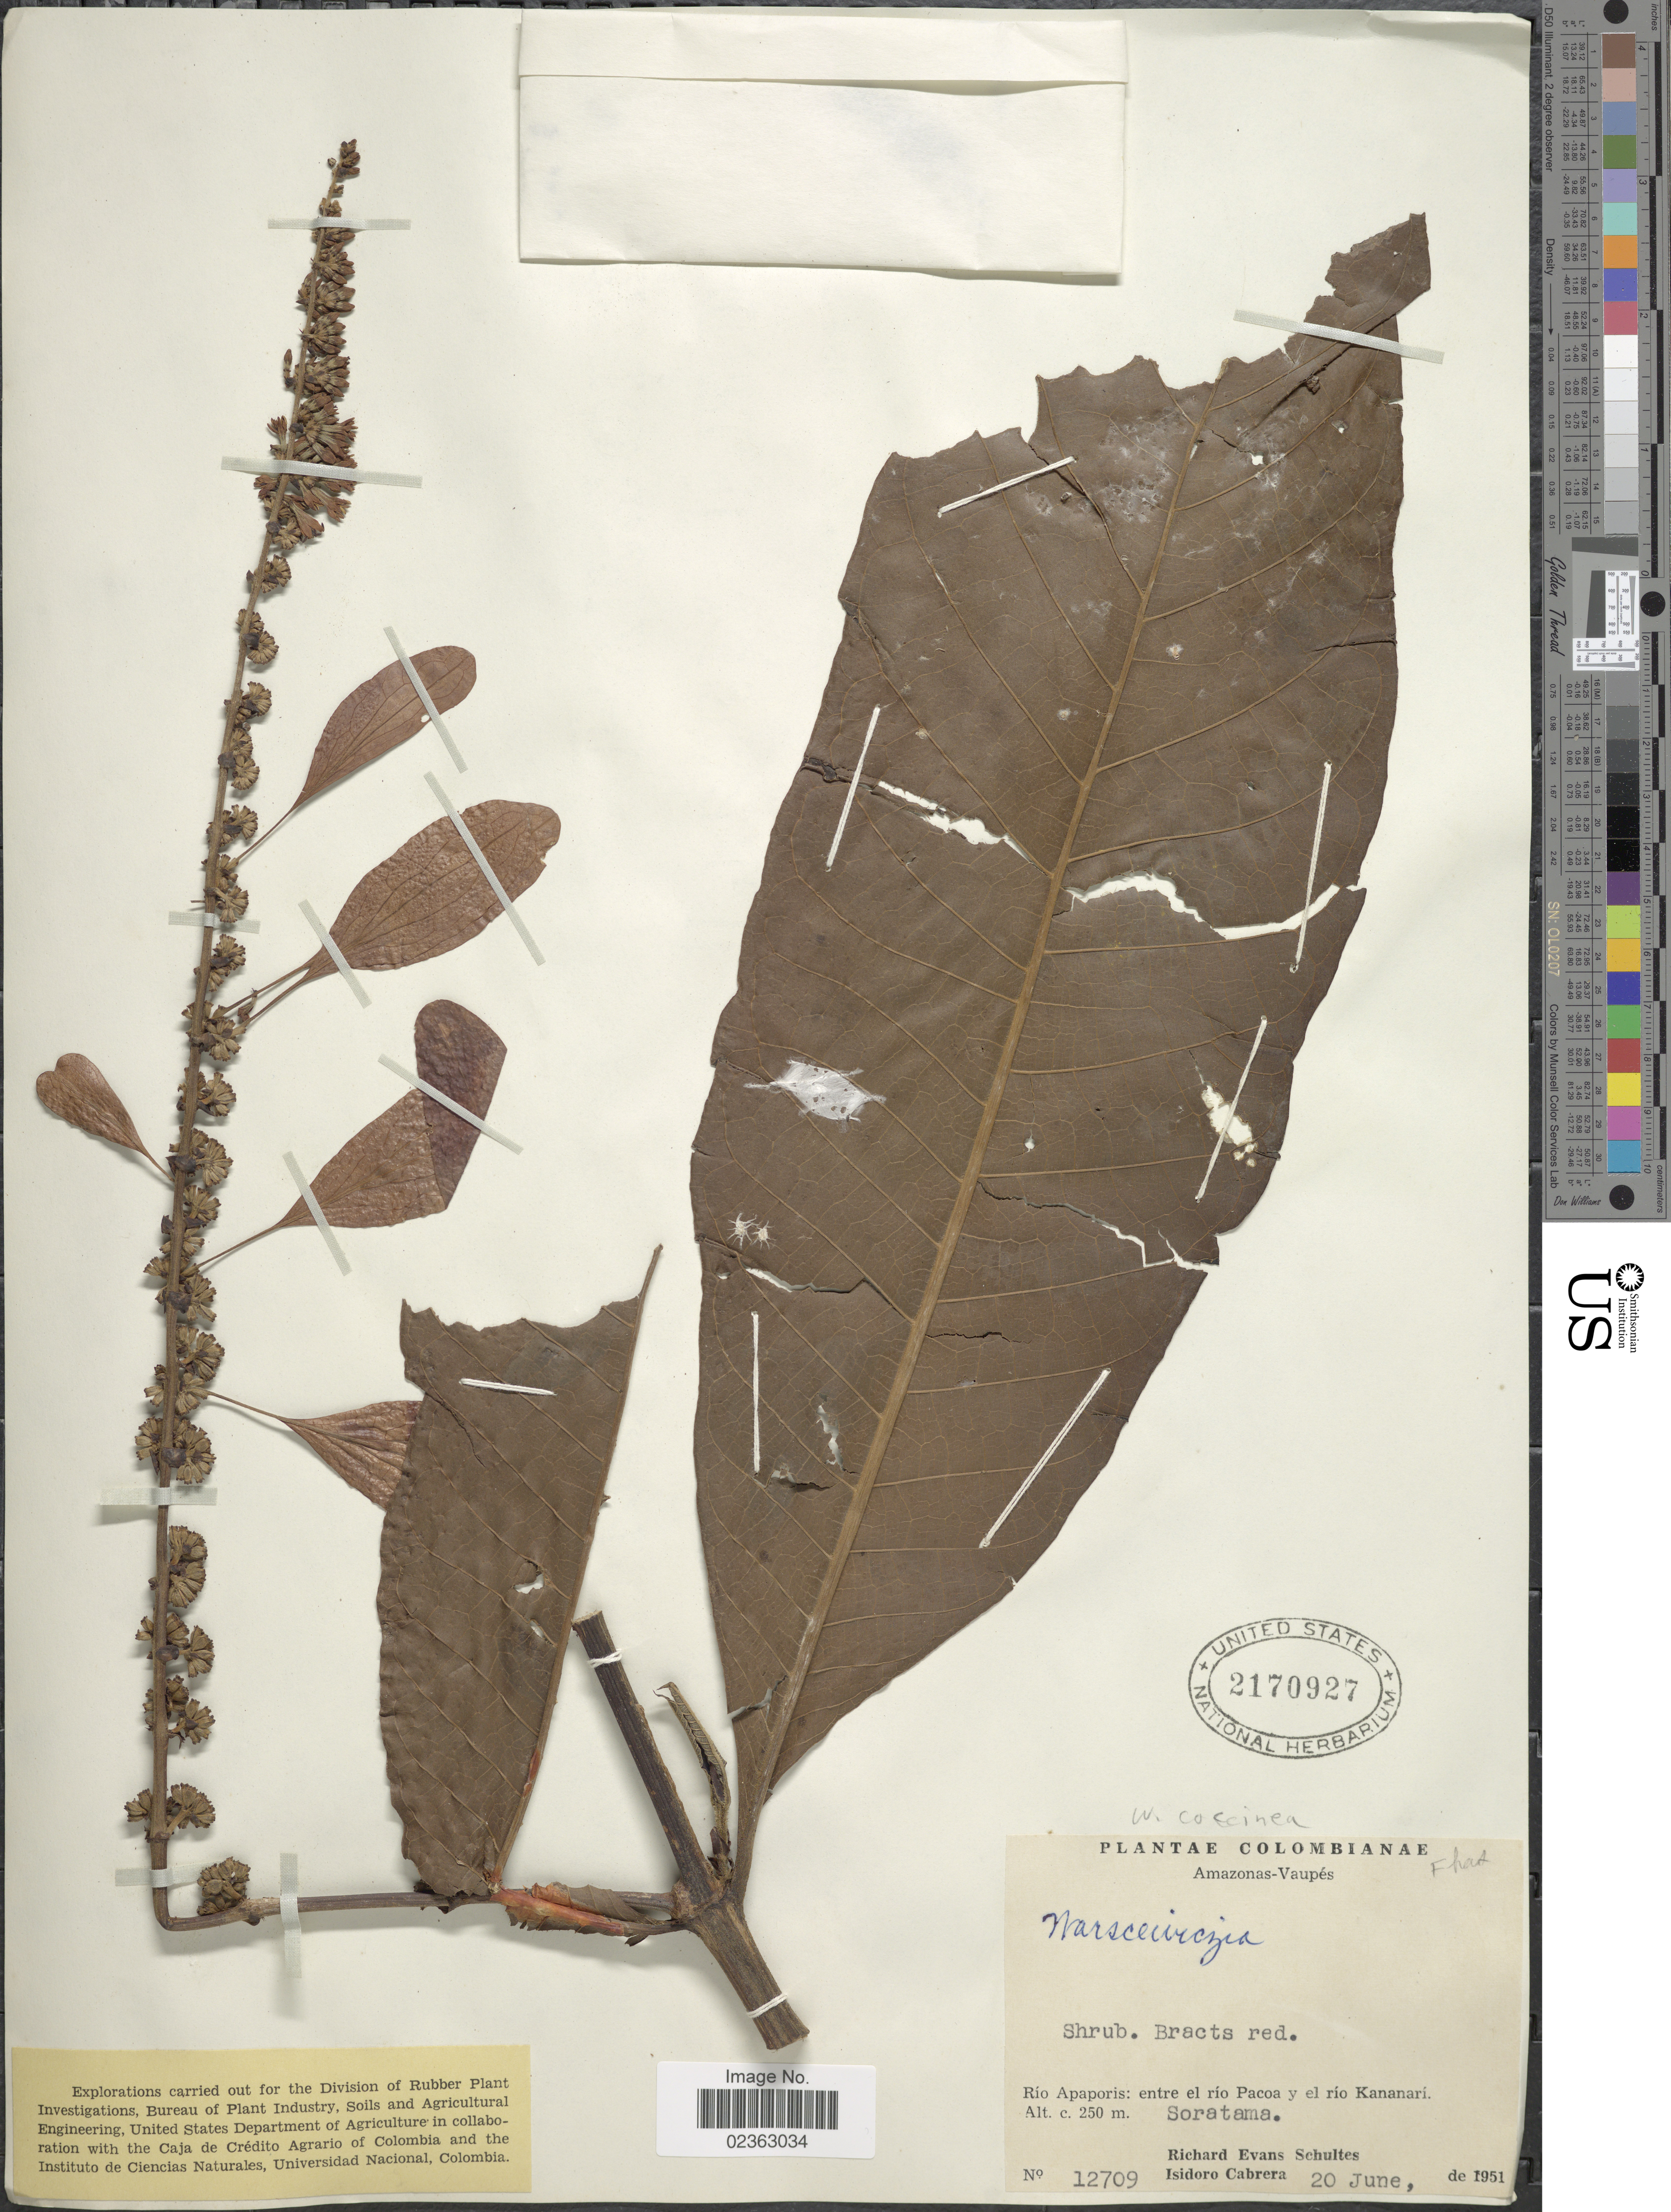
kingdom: Plantae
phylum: Tracheophyta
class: Magnoliopsida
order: Gentianales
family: Rubiaceae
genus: Warszewiczia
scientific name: Warszewiczia coccinea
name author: (Vahl) Klotzsch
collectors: R. E. Schultes & I. Cabrera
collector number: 12709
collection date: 1951-06-20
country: Colombia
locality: Amazonas-Vaupes, Rio Apaporis: entre el rio Pacao y el rio Kananari, Soratama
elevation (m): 250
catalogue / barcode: US 2170927